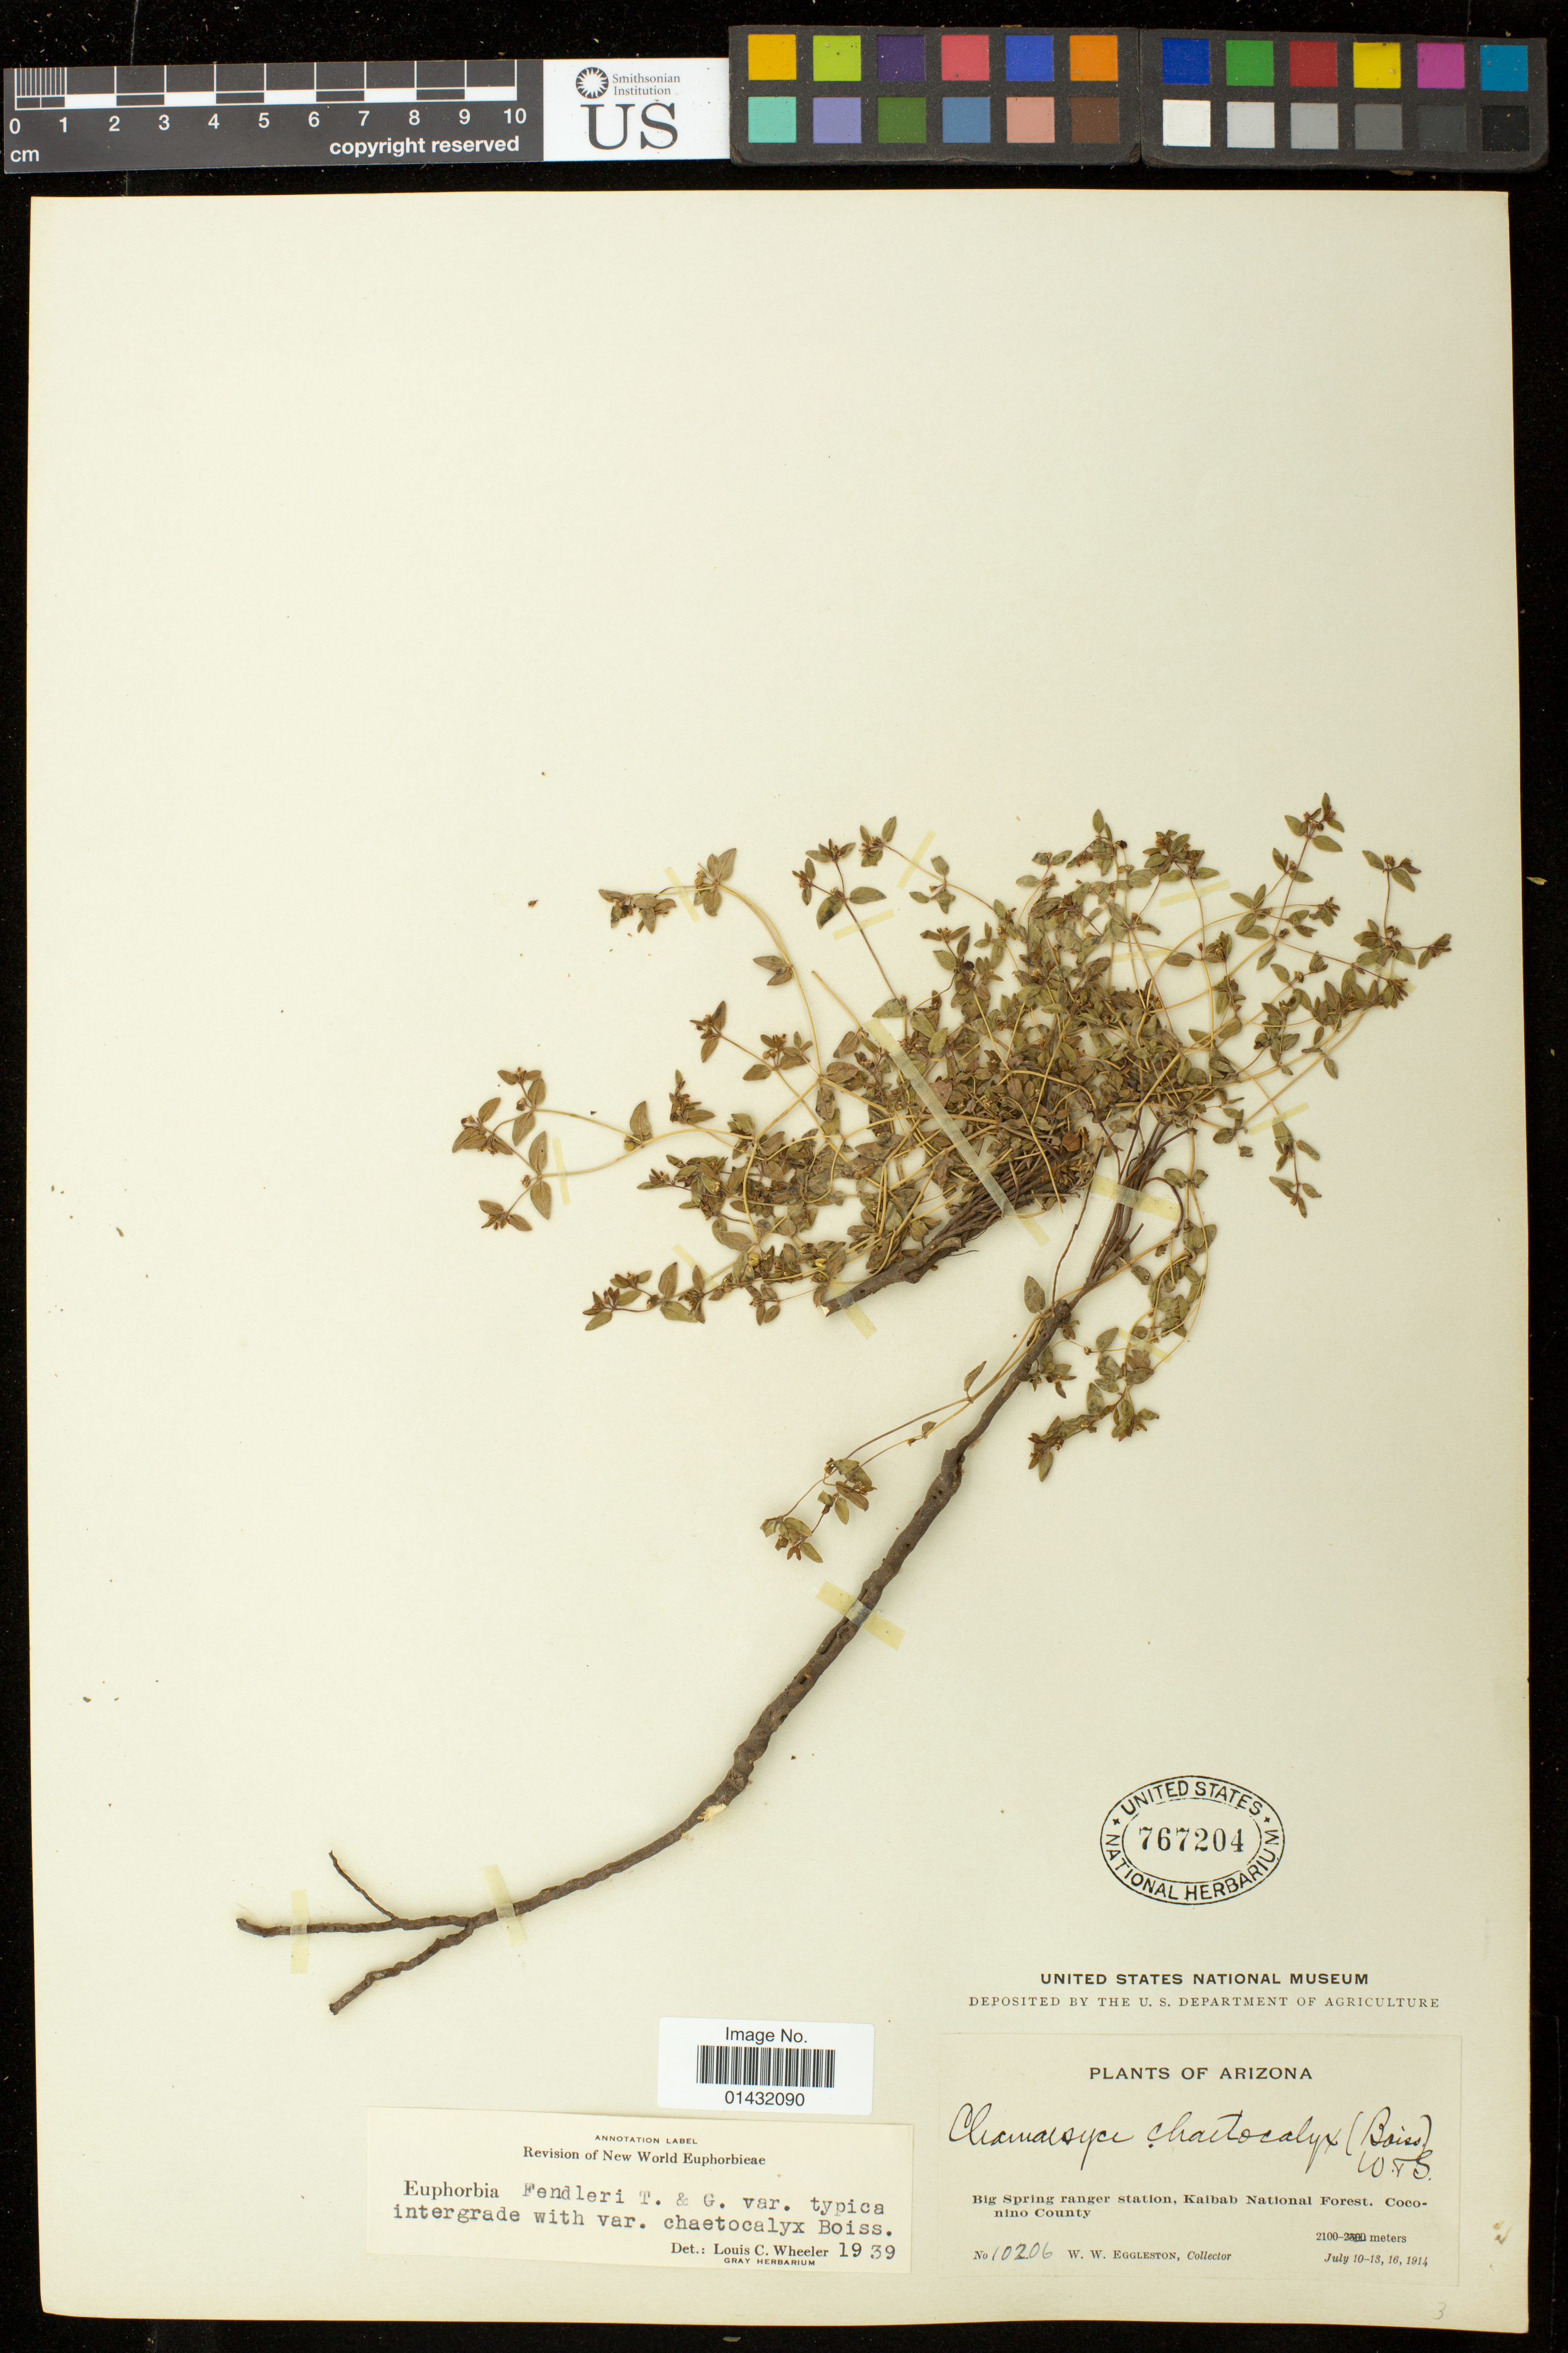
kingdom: Plantae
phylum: Tracheophyta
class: Magnoliopsida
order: Malpighiales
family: Euphorbiaceae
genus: Euphorbia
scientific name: Euphorbia chaetocalyx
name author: Tidestr.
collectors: W. W. Eggleston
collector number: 10206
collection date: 1914-07-10/1914-07-16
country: United States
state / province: Arizona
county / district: Coconino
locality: Big Springs ranger station, Kalbab National Forest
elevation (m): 2100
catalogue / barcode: US 767204